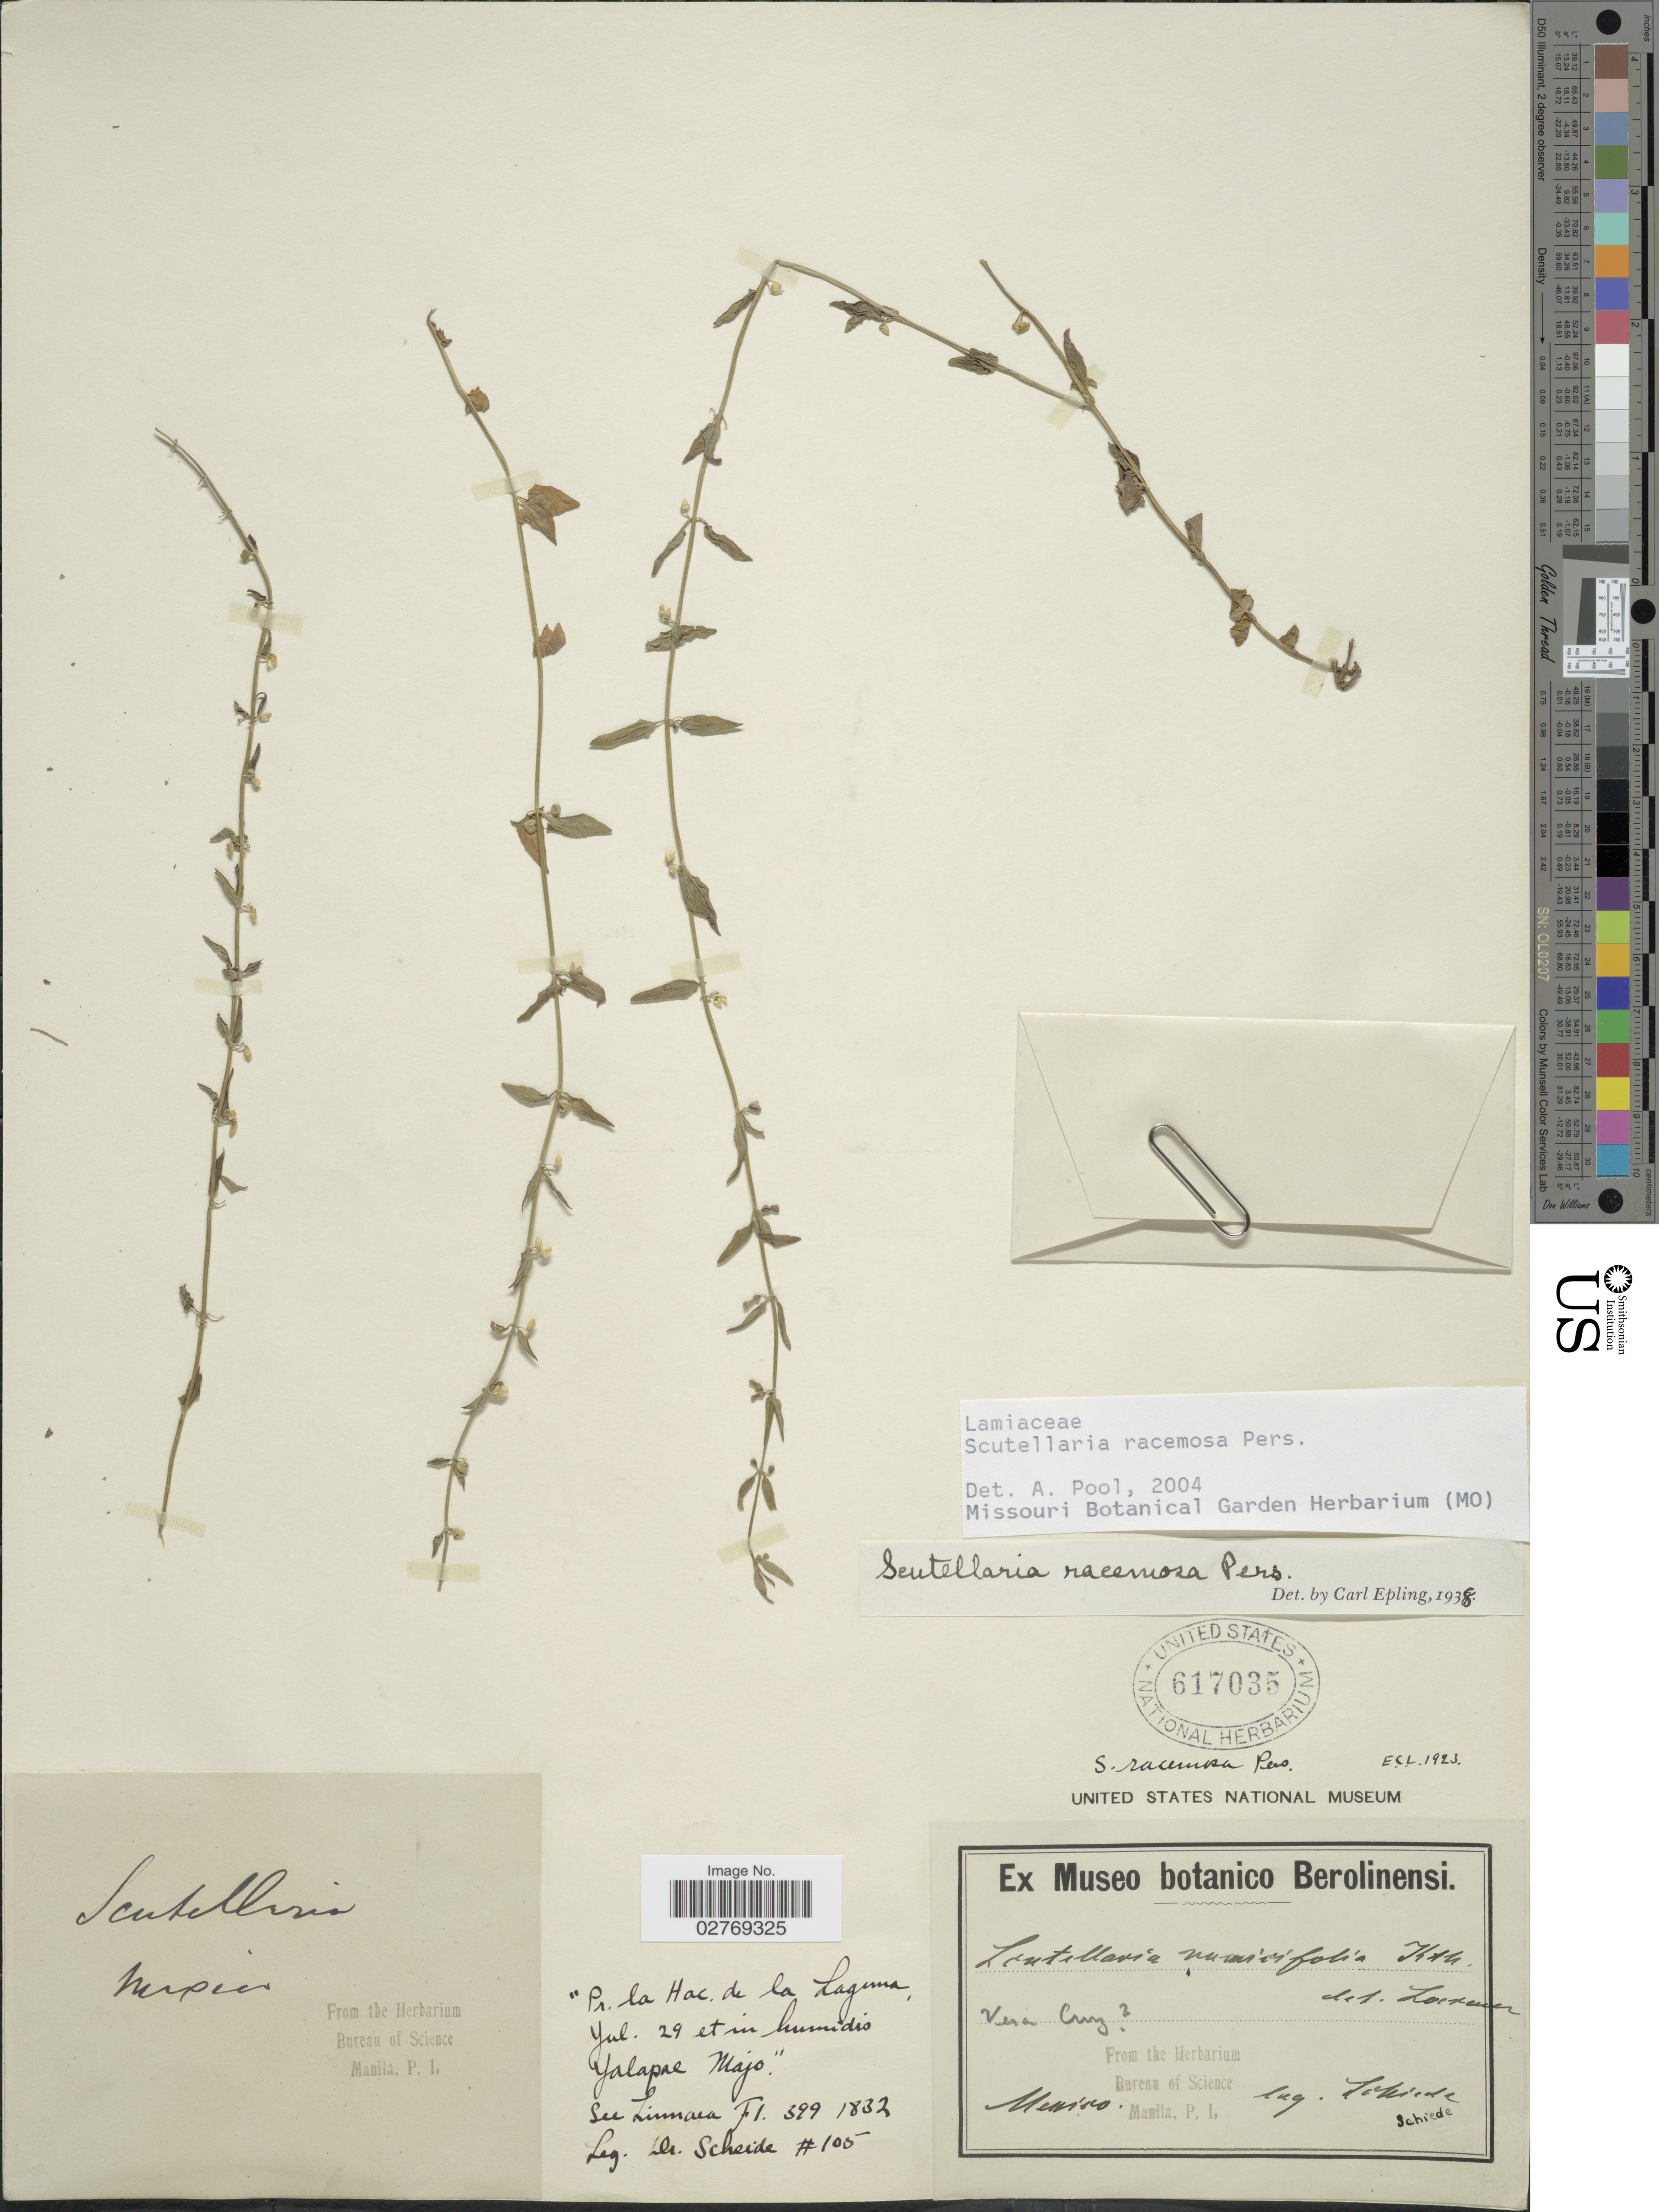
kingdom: Plantae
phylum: Tracheophyta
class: Magnoliopsida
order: Lamiales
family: Lamiaceae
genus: Scutellaria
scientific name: Scutellaria racemosa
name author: Pers.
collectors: Schiede, --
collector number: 105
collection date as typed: Transcribed d/m/y: /5/29 to /7/29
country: Mexico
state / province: Veracruz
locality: Pr. la Hac. de la Laguna, et in humidis Yalapae.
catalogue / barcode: US 617035